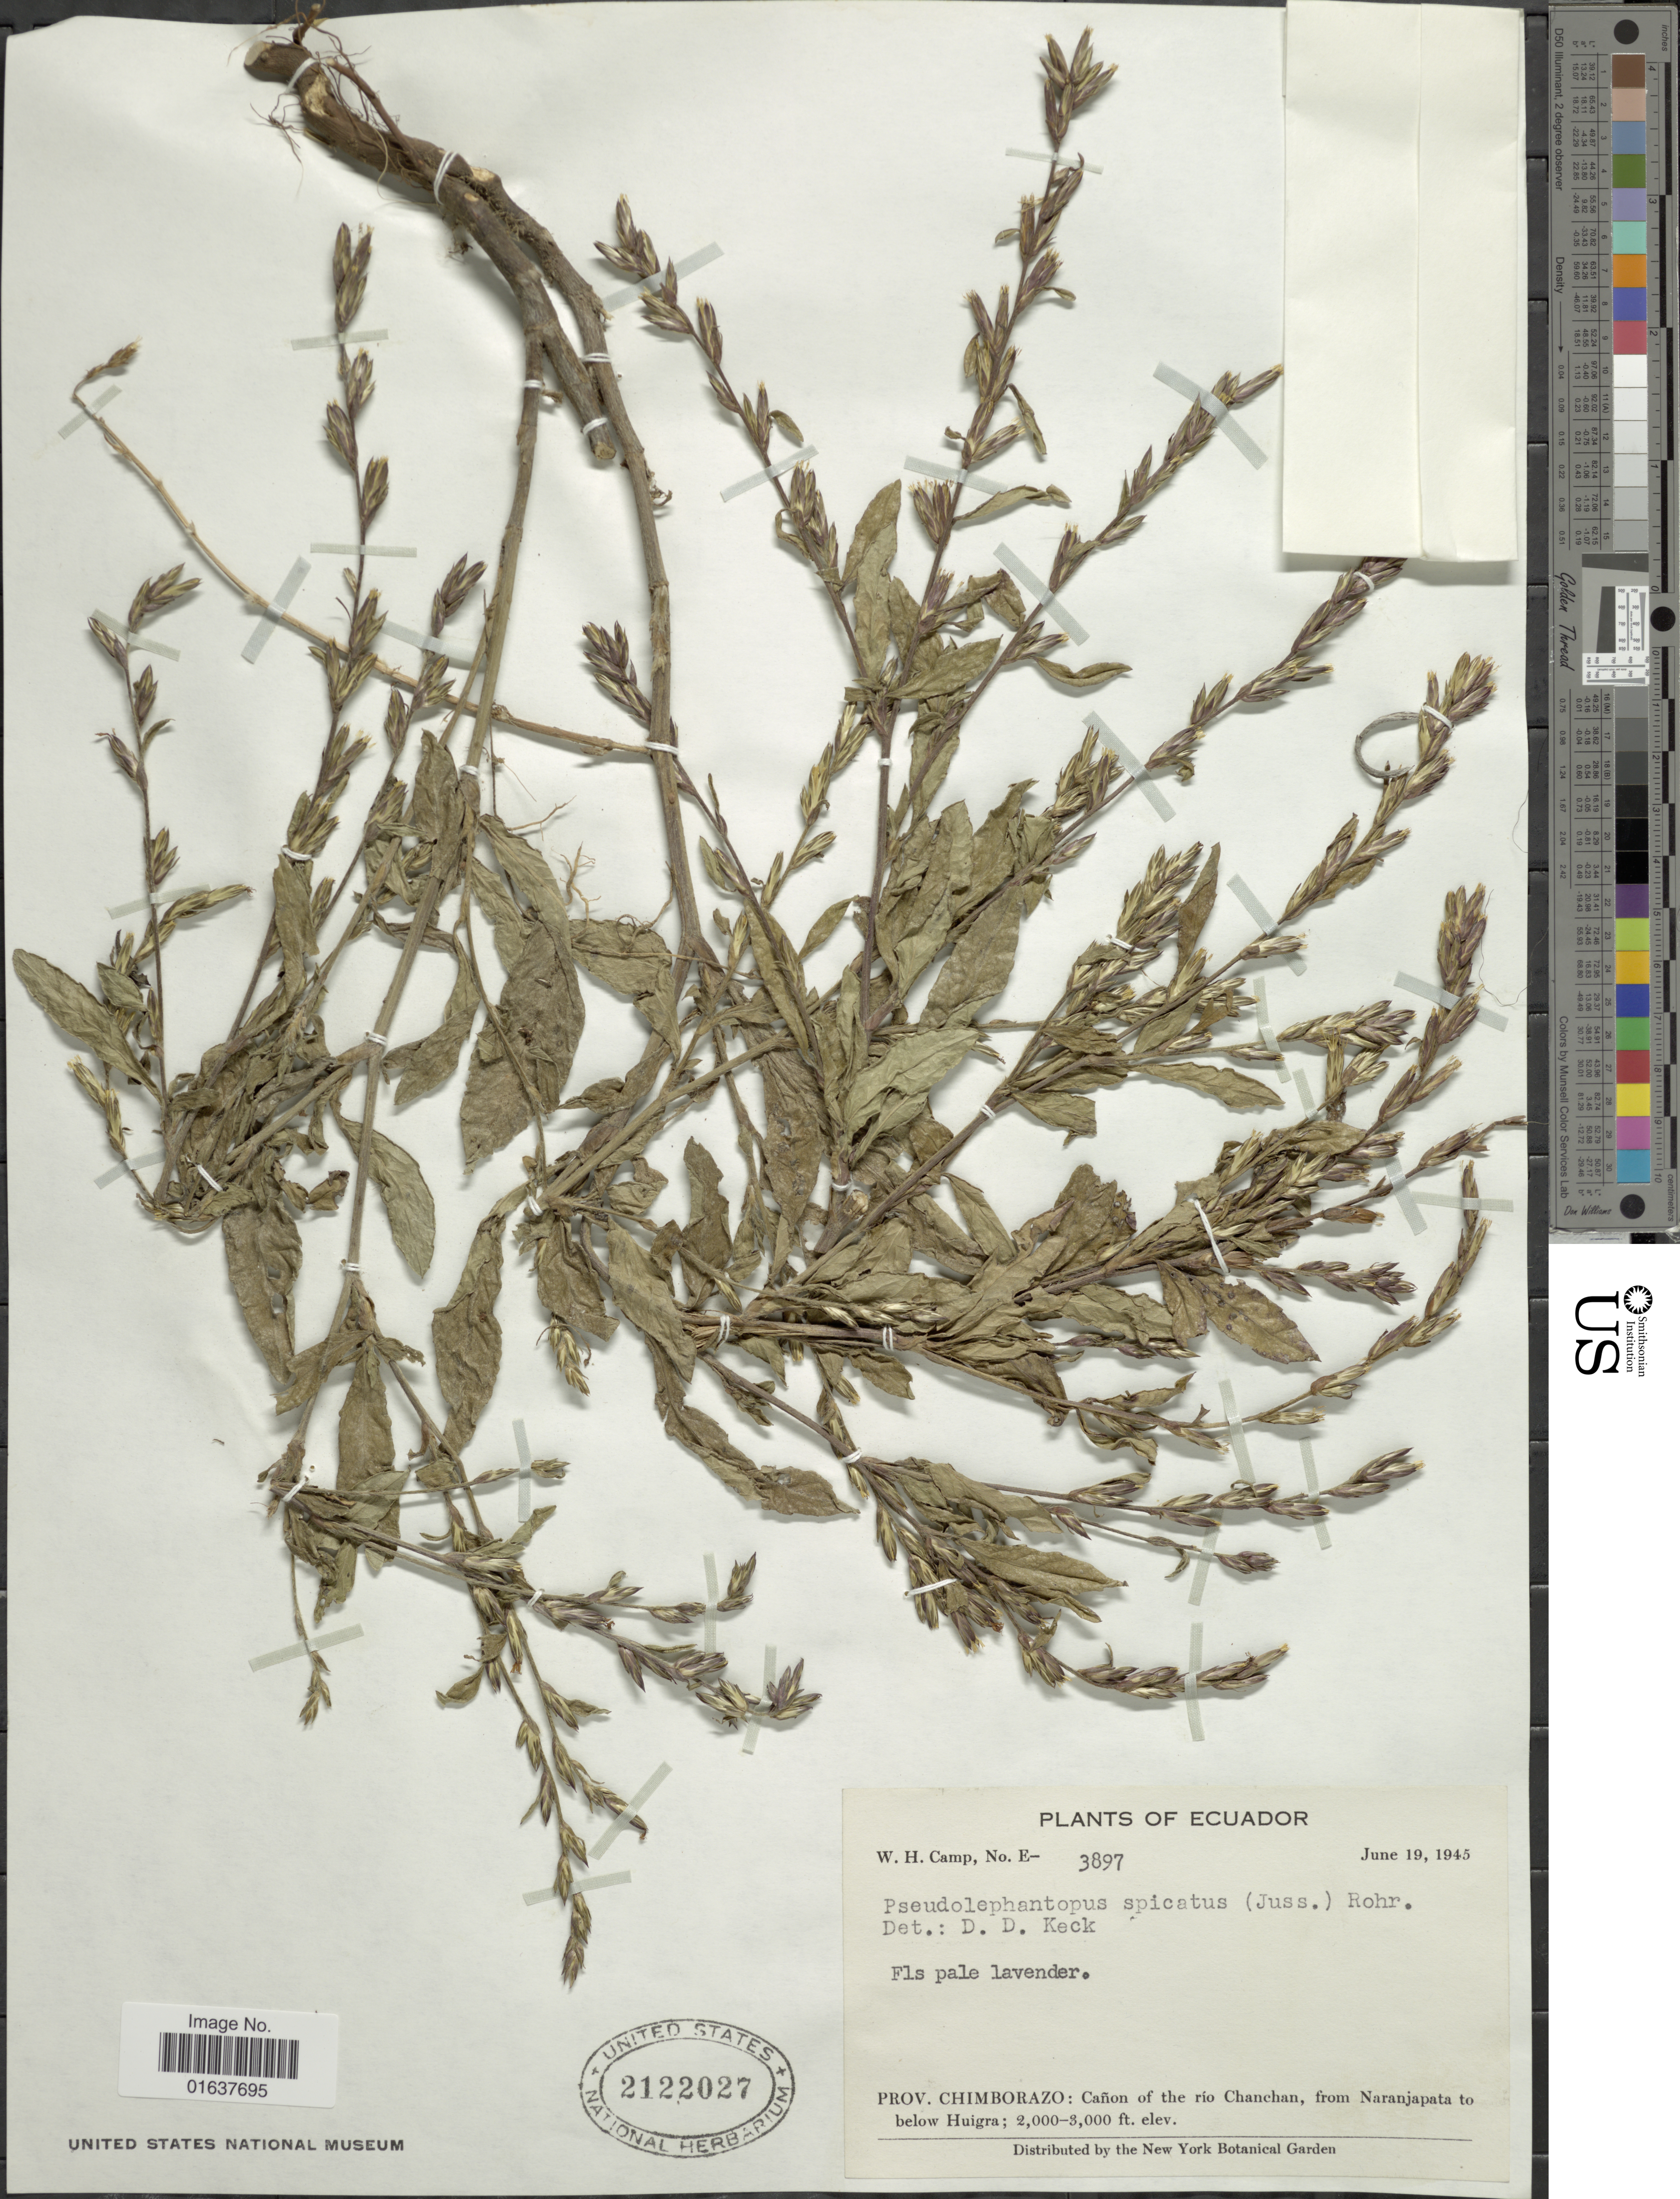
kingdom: Plantae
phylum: Tracheophyta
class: Magnoliopsida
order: Asterales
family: Asteraceae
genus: Pseudelephantopus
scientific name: Pseudelephantopus spicatus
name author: (Juss. ex Aubl.) C.F. Baker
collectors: W. H. Camp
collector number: E-3897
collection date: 1945-06-19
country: Ecuador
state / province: Chimborazo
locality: Canon of the Rio Chanchan, from Naranjapata to below Huigra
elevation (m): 610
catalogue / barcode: US 2122027